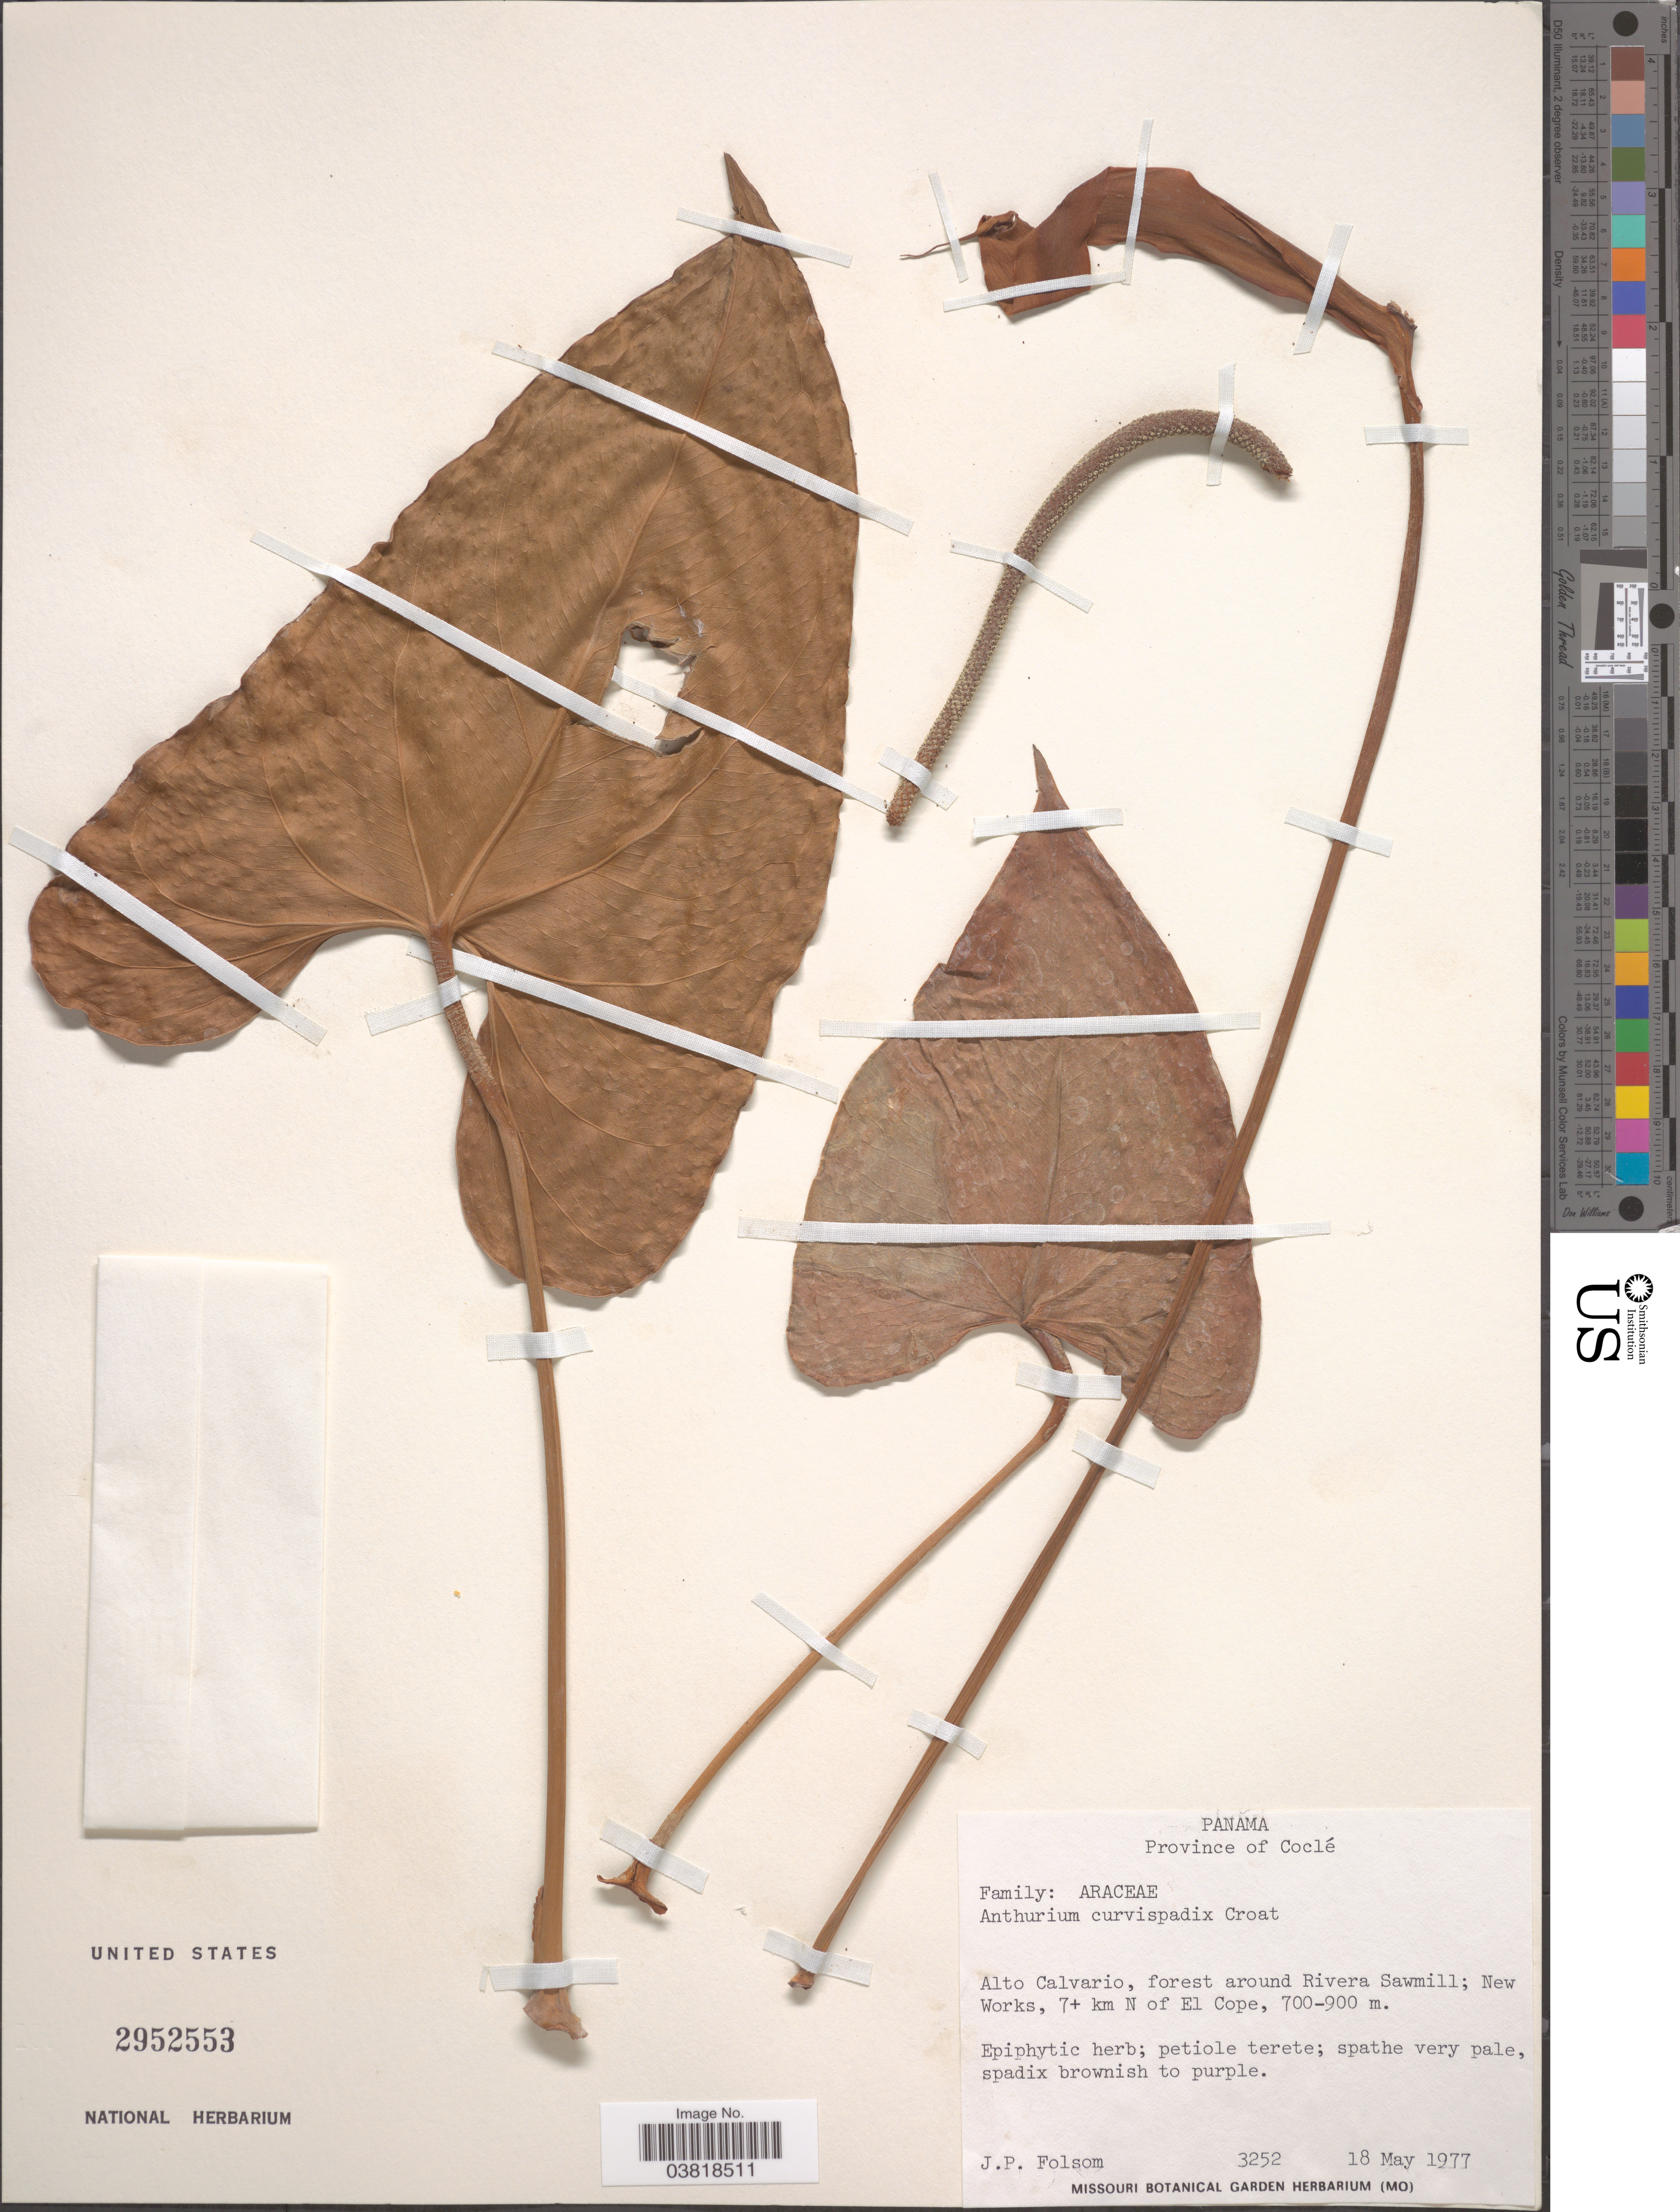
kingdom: Plantae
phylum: Tracheophyta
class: Liliopsida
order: Alismatales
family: Araceae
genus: Anthurium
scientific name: Anthurium curvispadix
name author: Croat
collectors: J. P. Folsom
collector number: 3252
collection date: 1977-05-18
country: Panama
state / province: Cocle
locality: Alto Calvario, forest around Rivera Sawmill; New Works, 7+ km N of El Cope.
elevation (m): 700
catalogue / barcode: US 2952553